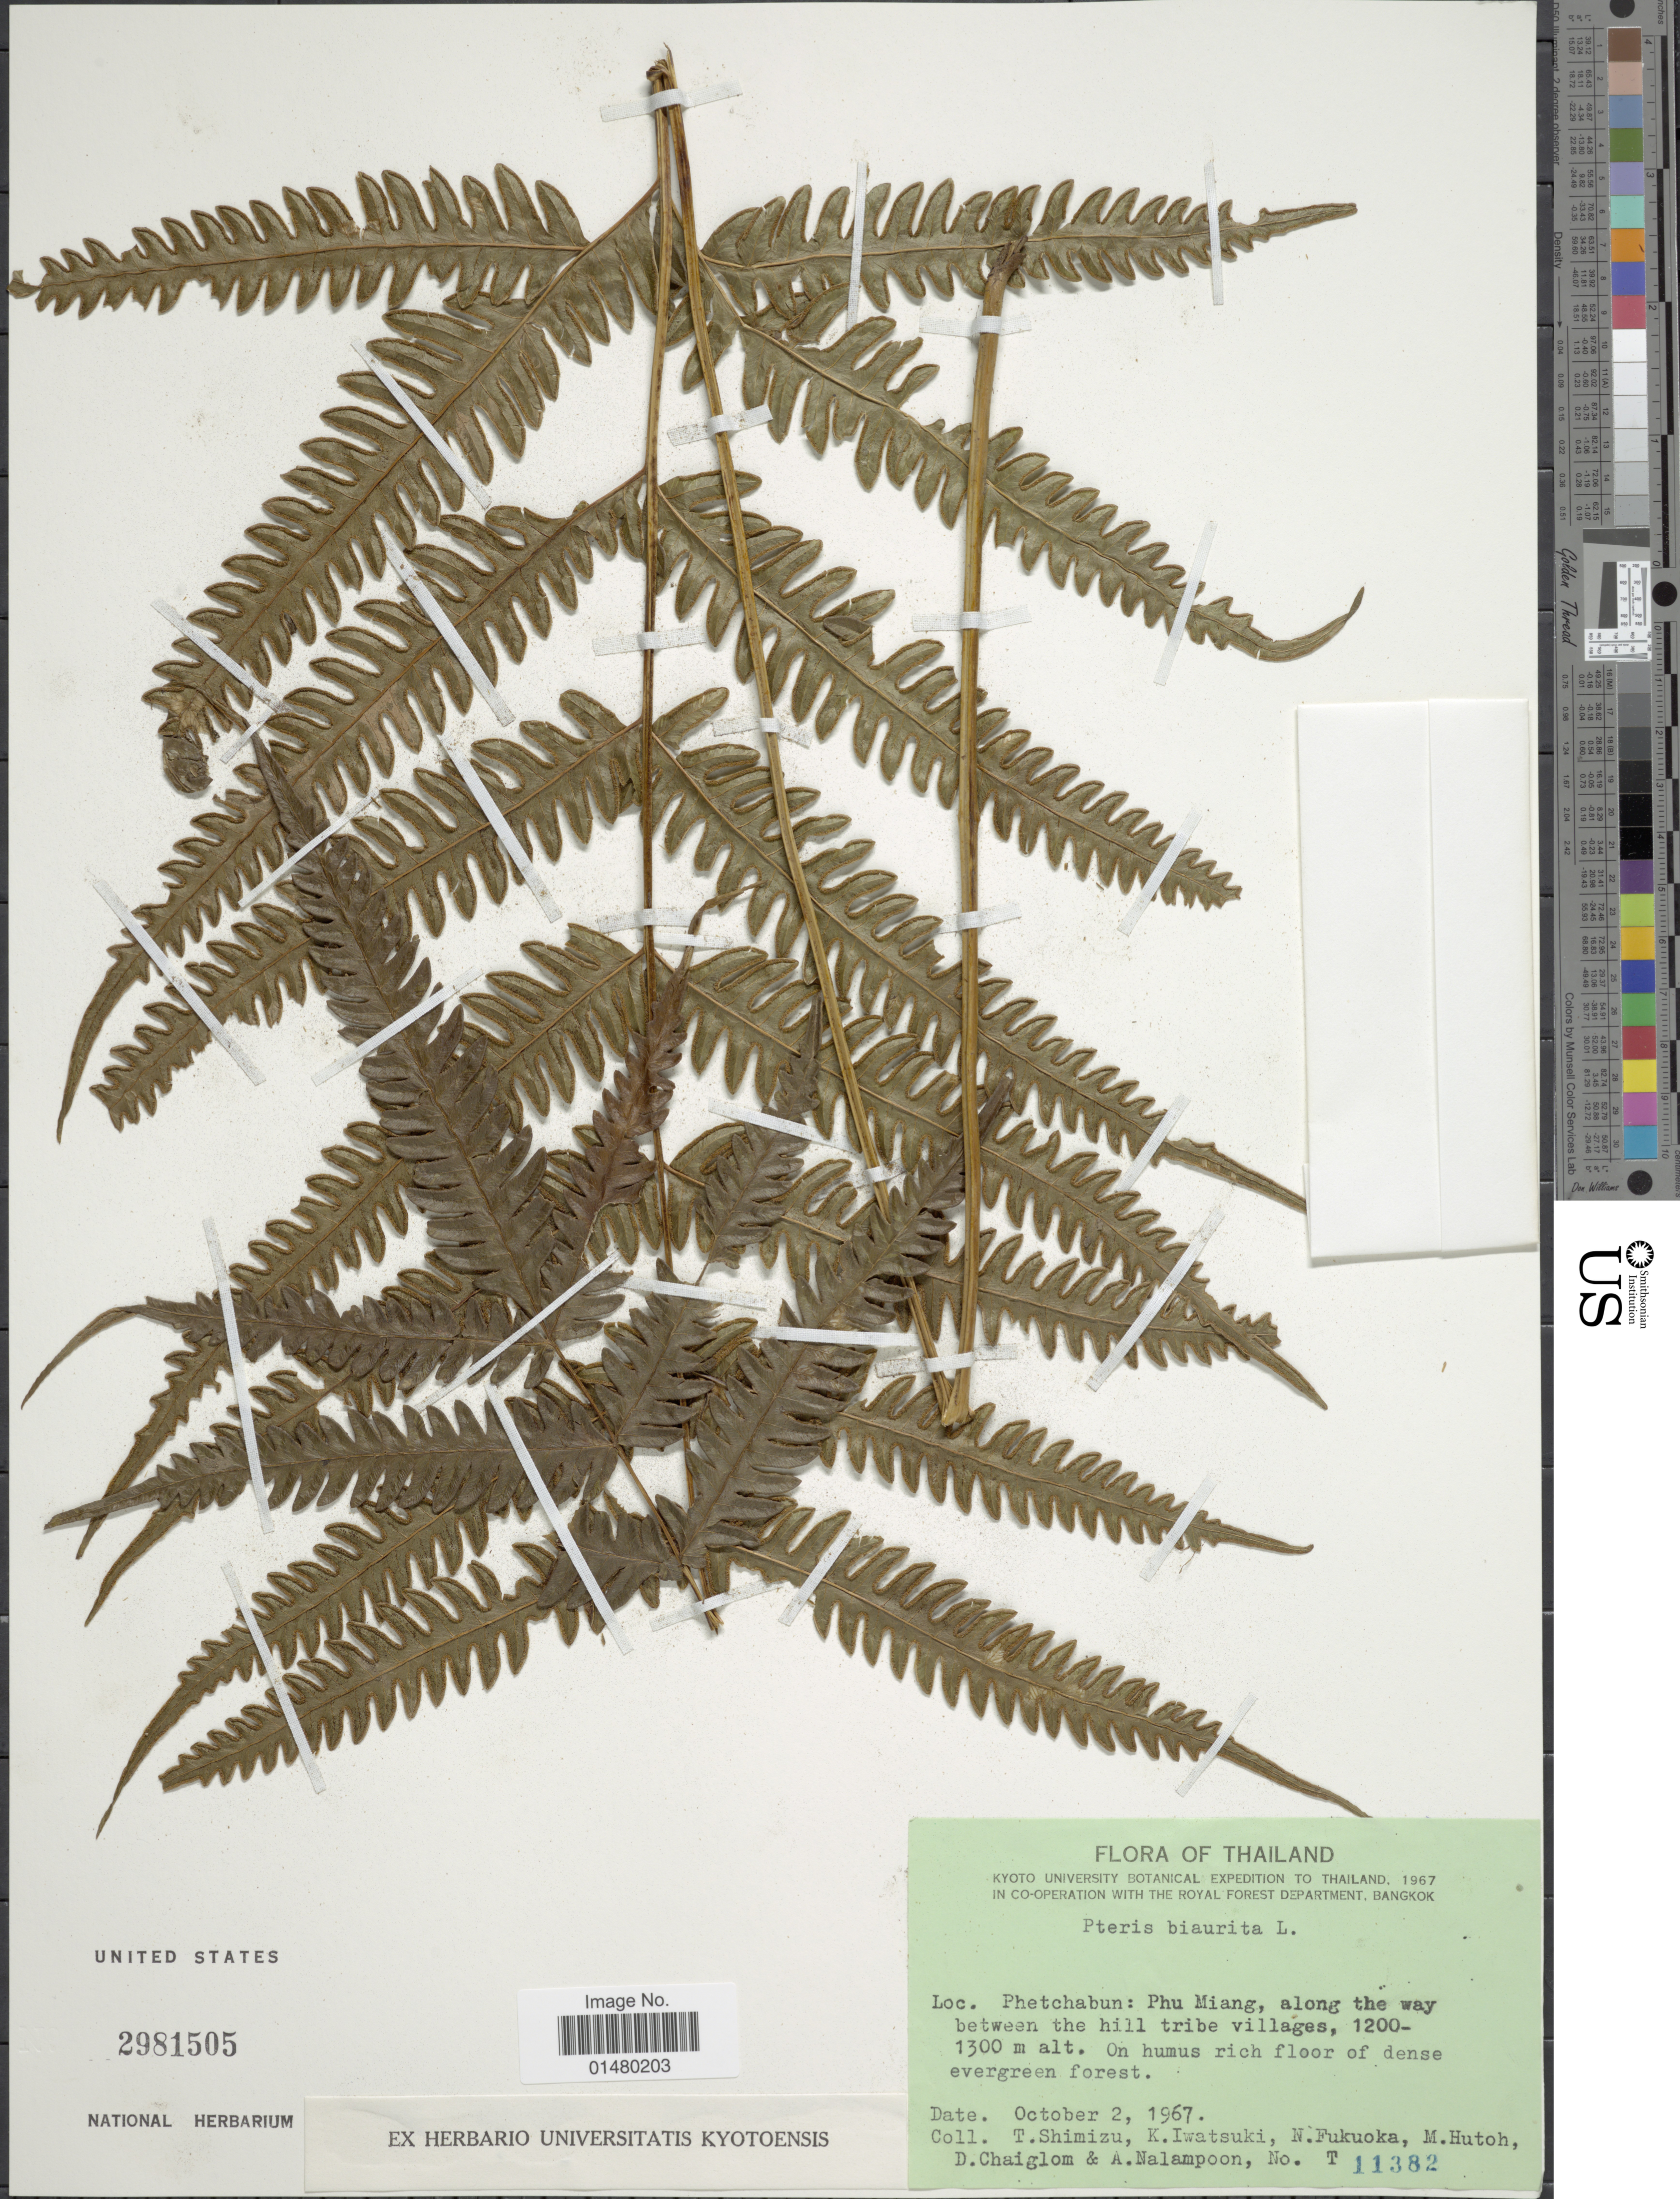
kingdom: Plantae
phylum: Tracheophyta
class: Polypodiopsida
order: Polypodiales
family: Pteridaceae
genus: Pteris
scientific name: Pteris biaurita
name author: L.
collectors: T. Shimizu, K. Iwatsuki, N. Fukuoka, M. Hutoh & et al.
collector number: T 11382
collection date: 1967-10-02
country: Thailand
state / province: Phetchabun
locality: Phu Miang, along the way between the hill tribe village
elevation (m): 1200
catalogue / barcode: US 2981505